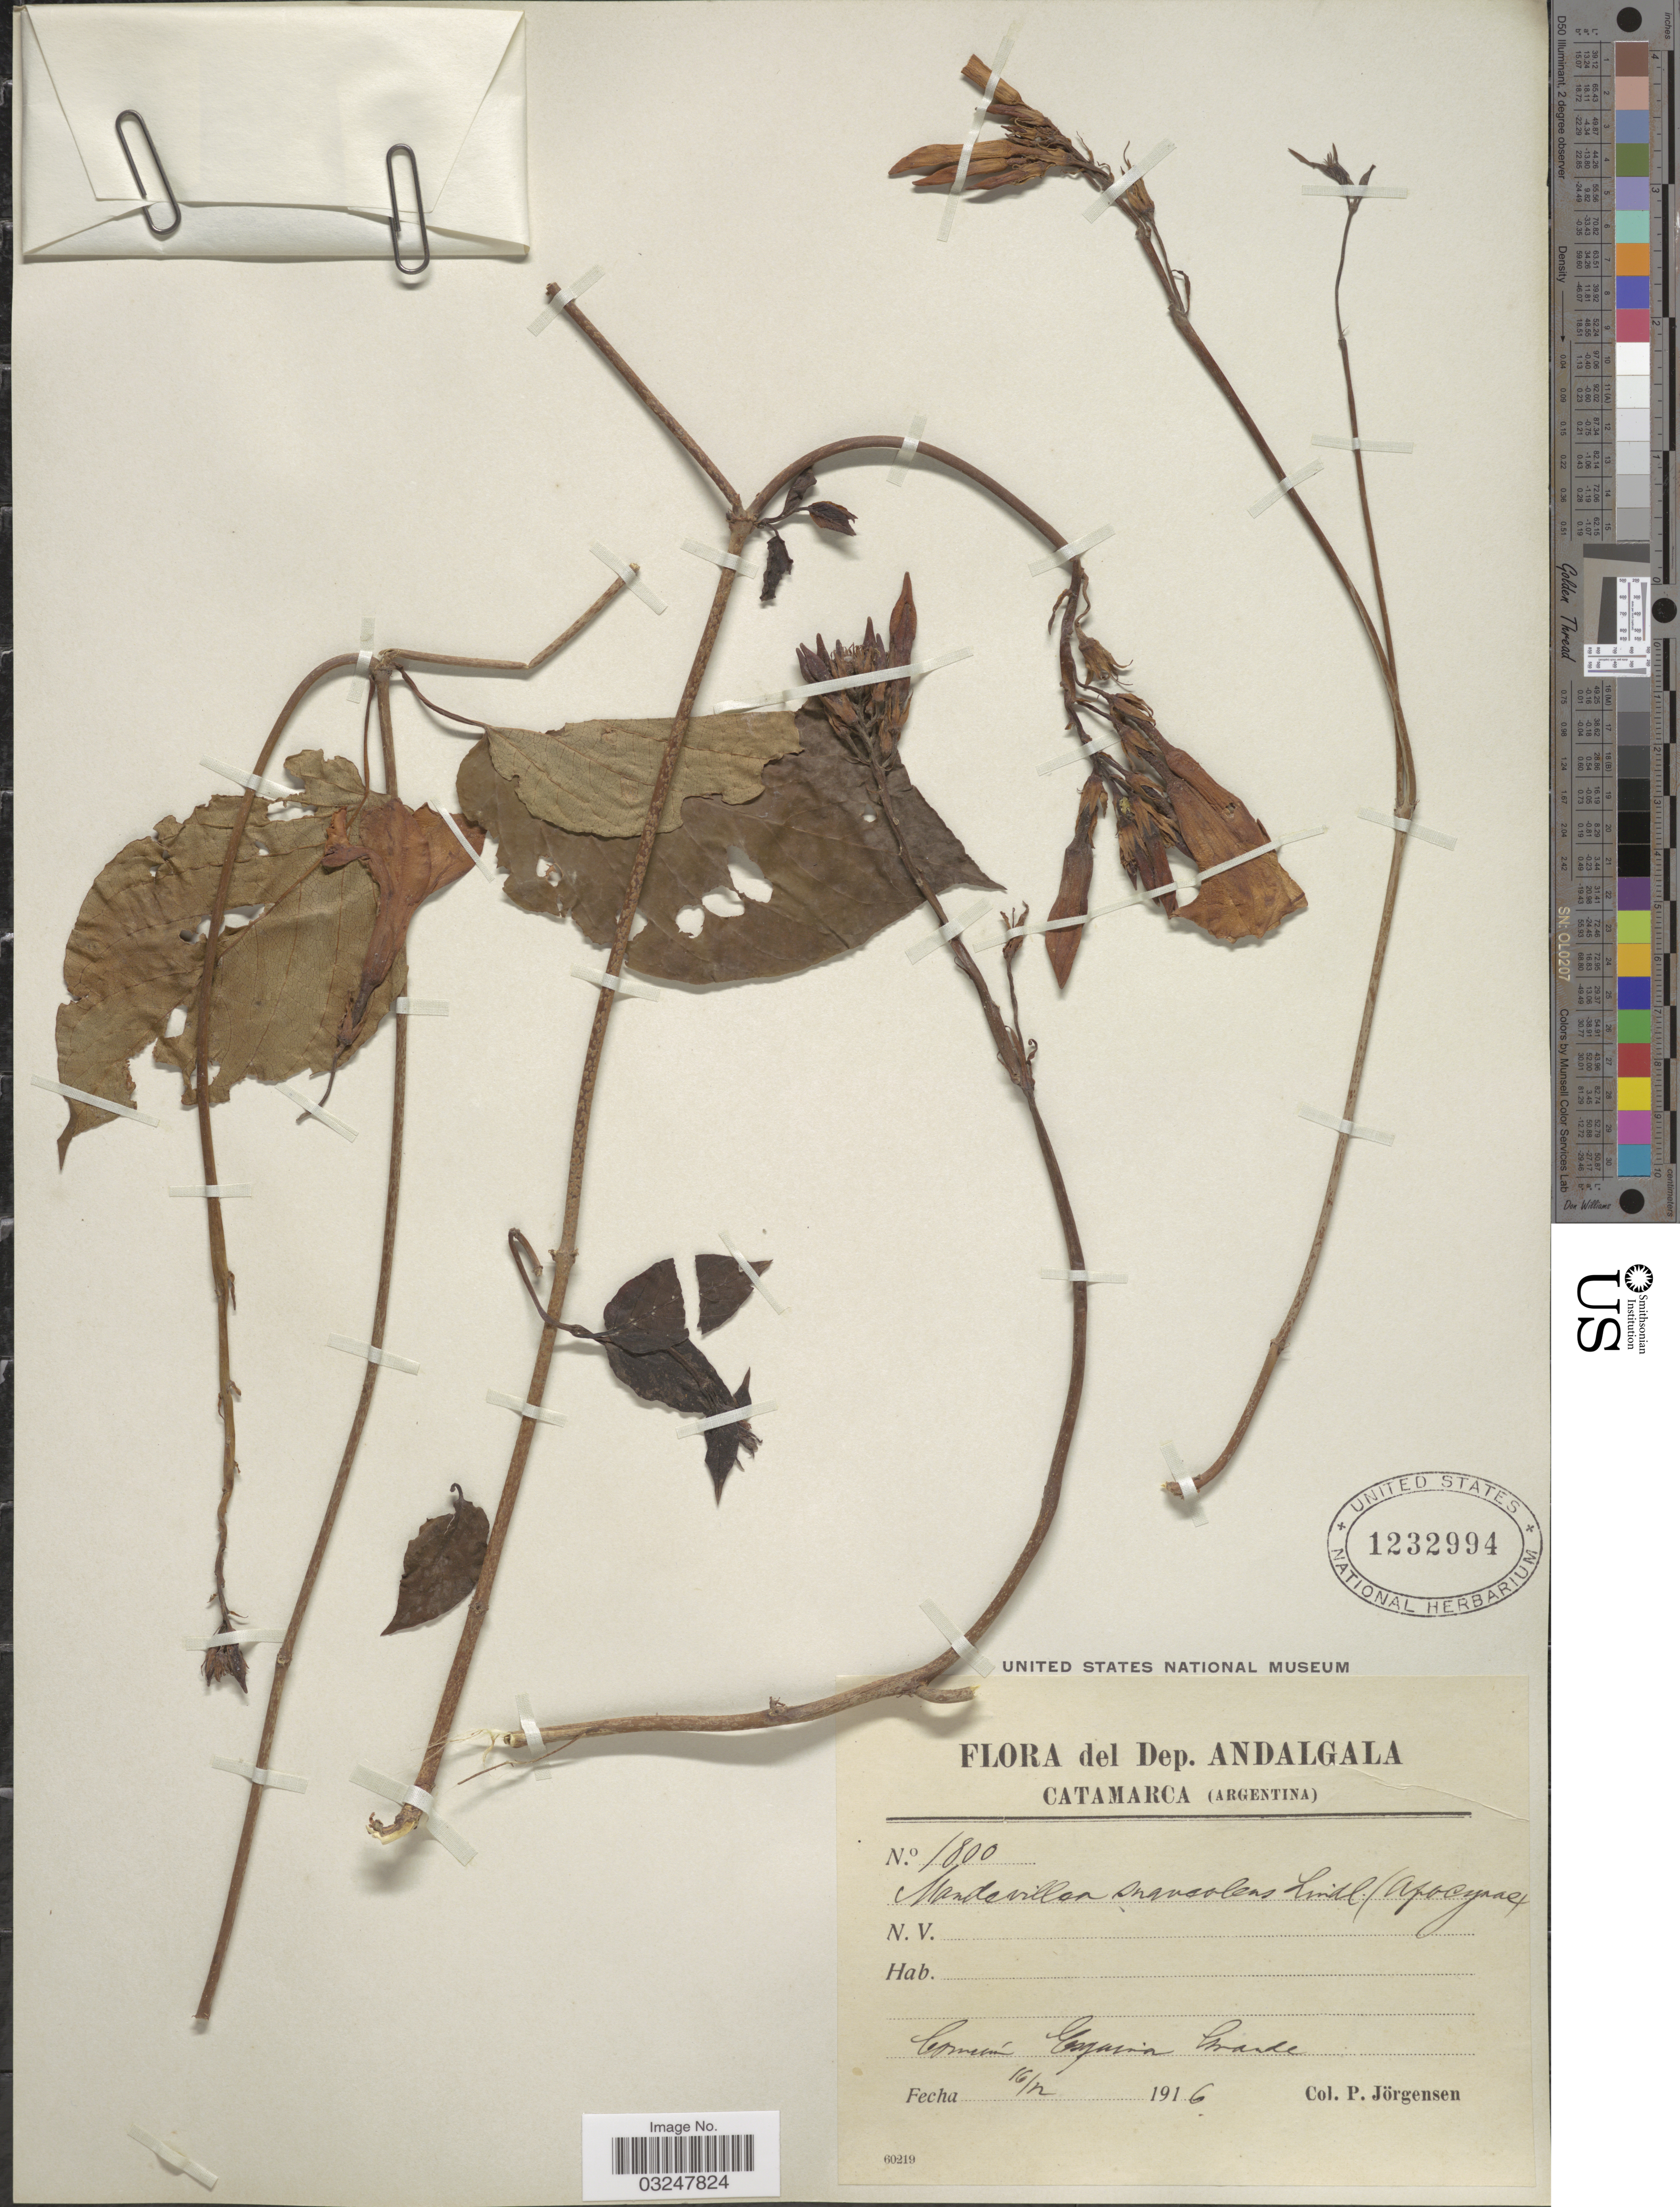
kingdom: Plantae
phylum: Tracheophyta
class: Magnoliopsida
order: Gentianales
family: Apocynaceae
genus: Mandevilla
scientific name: Mandevilla laxa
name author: (Ruiz & Pav.) J. Woodson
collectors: P. Jörgensen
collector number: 1800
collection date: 1916-12-16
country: Argentina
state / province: Catamarca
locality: Del Dep. Andalgala, Catamarca, Común Esq. Grande.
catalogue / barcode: US 1232994